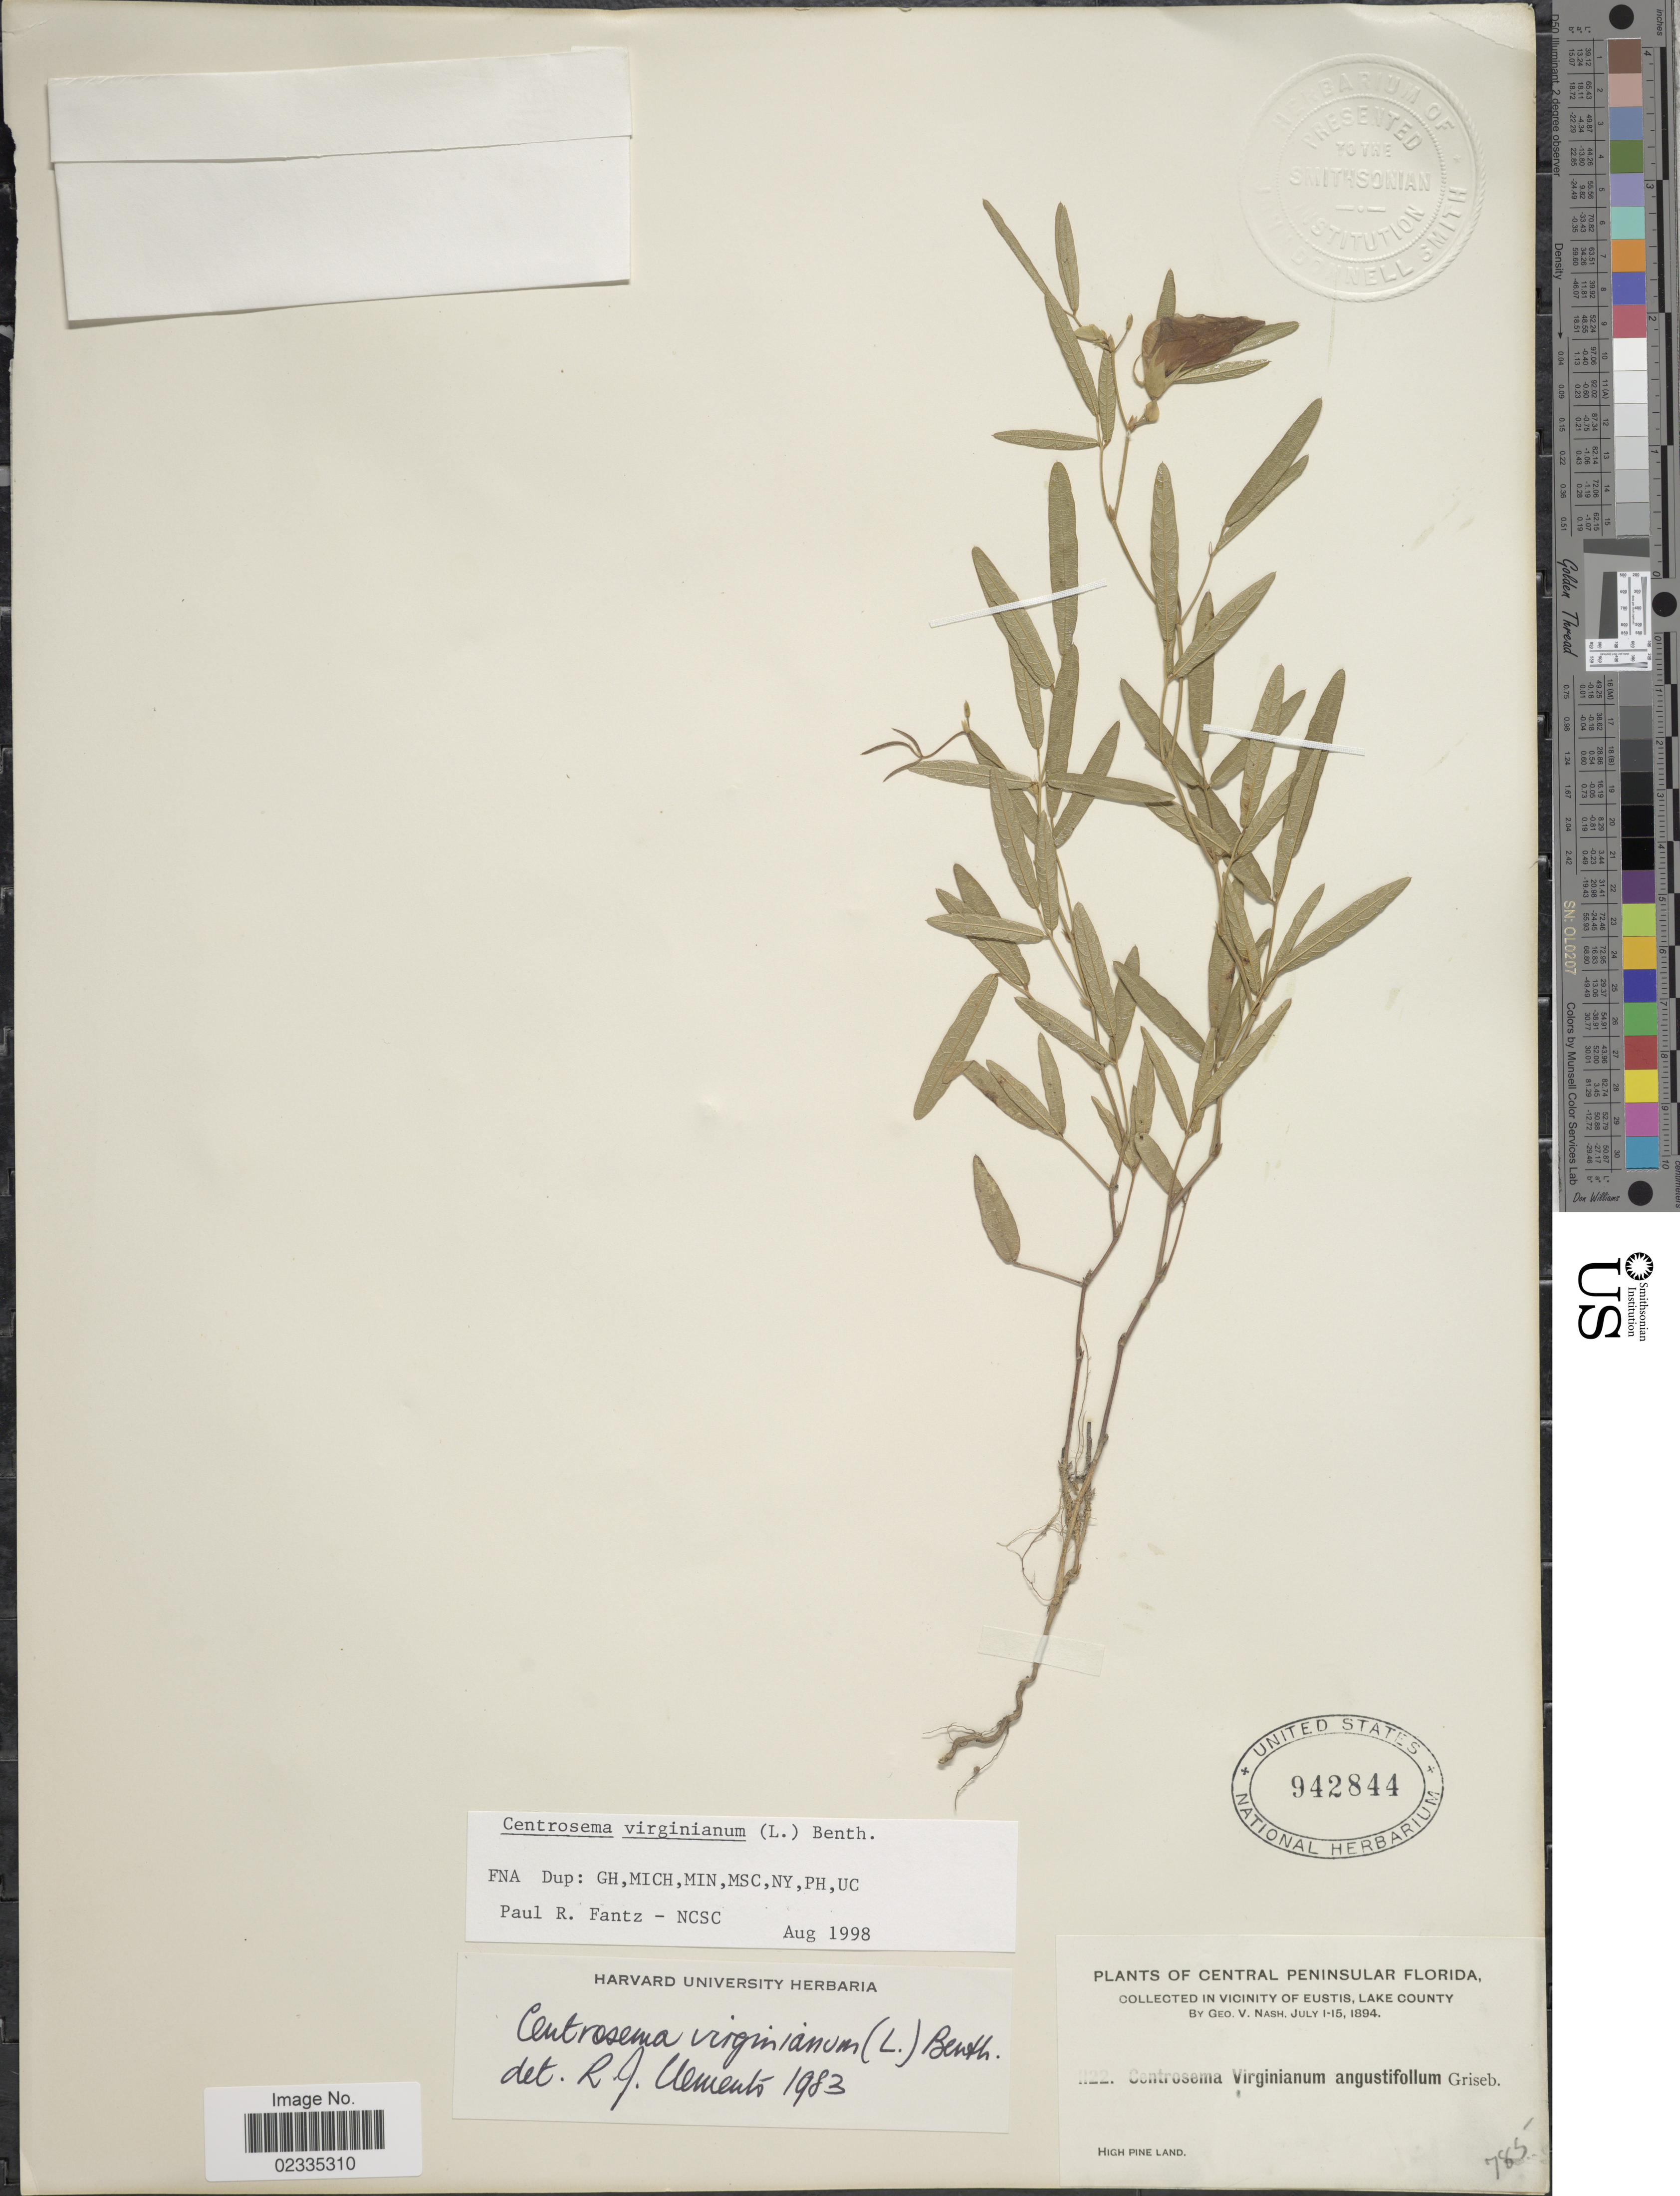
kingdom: Plantae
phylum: Tracheophyta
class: Magnoliopsida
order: Fabales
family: Fabaceae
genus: Centrosema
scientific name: Centrosema virginianum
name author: (L.) Benth.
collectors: G. V. Nash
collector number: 785?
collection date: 1894-07-01/1894-07-15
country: United States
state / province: Florida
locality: Central Peninsular Florida, in the vicinity of Eustis, Lake County. High Pine Land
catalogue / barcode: US 942844